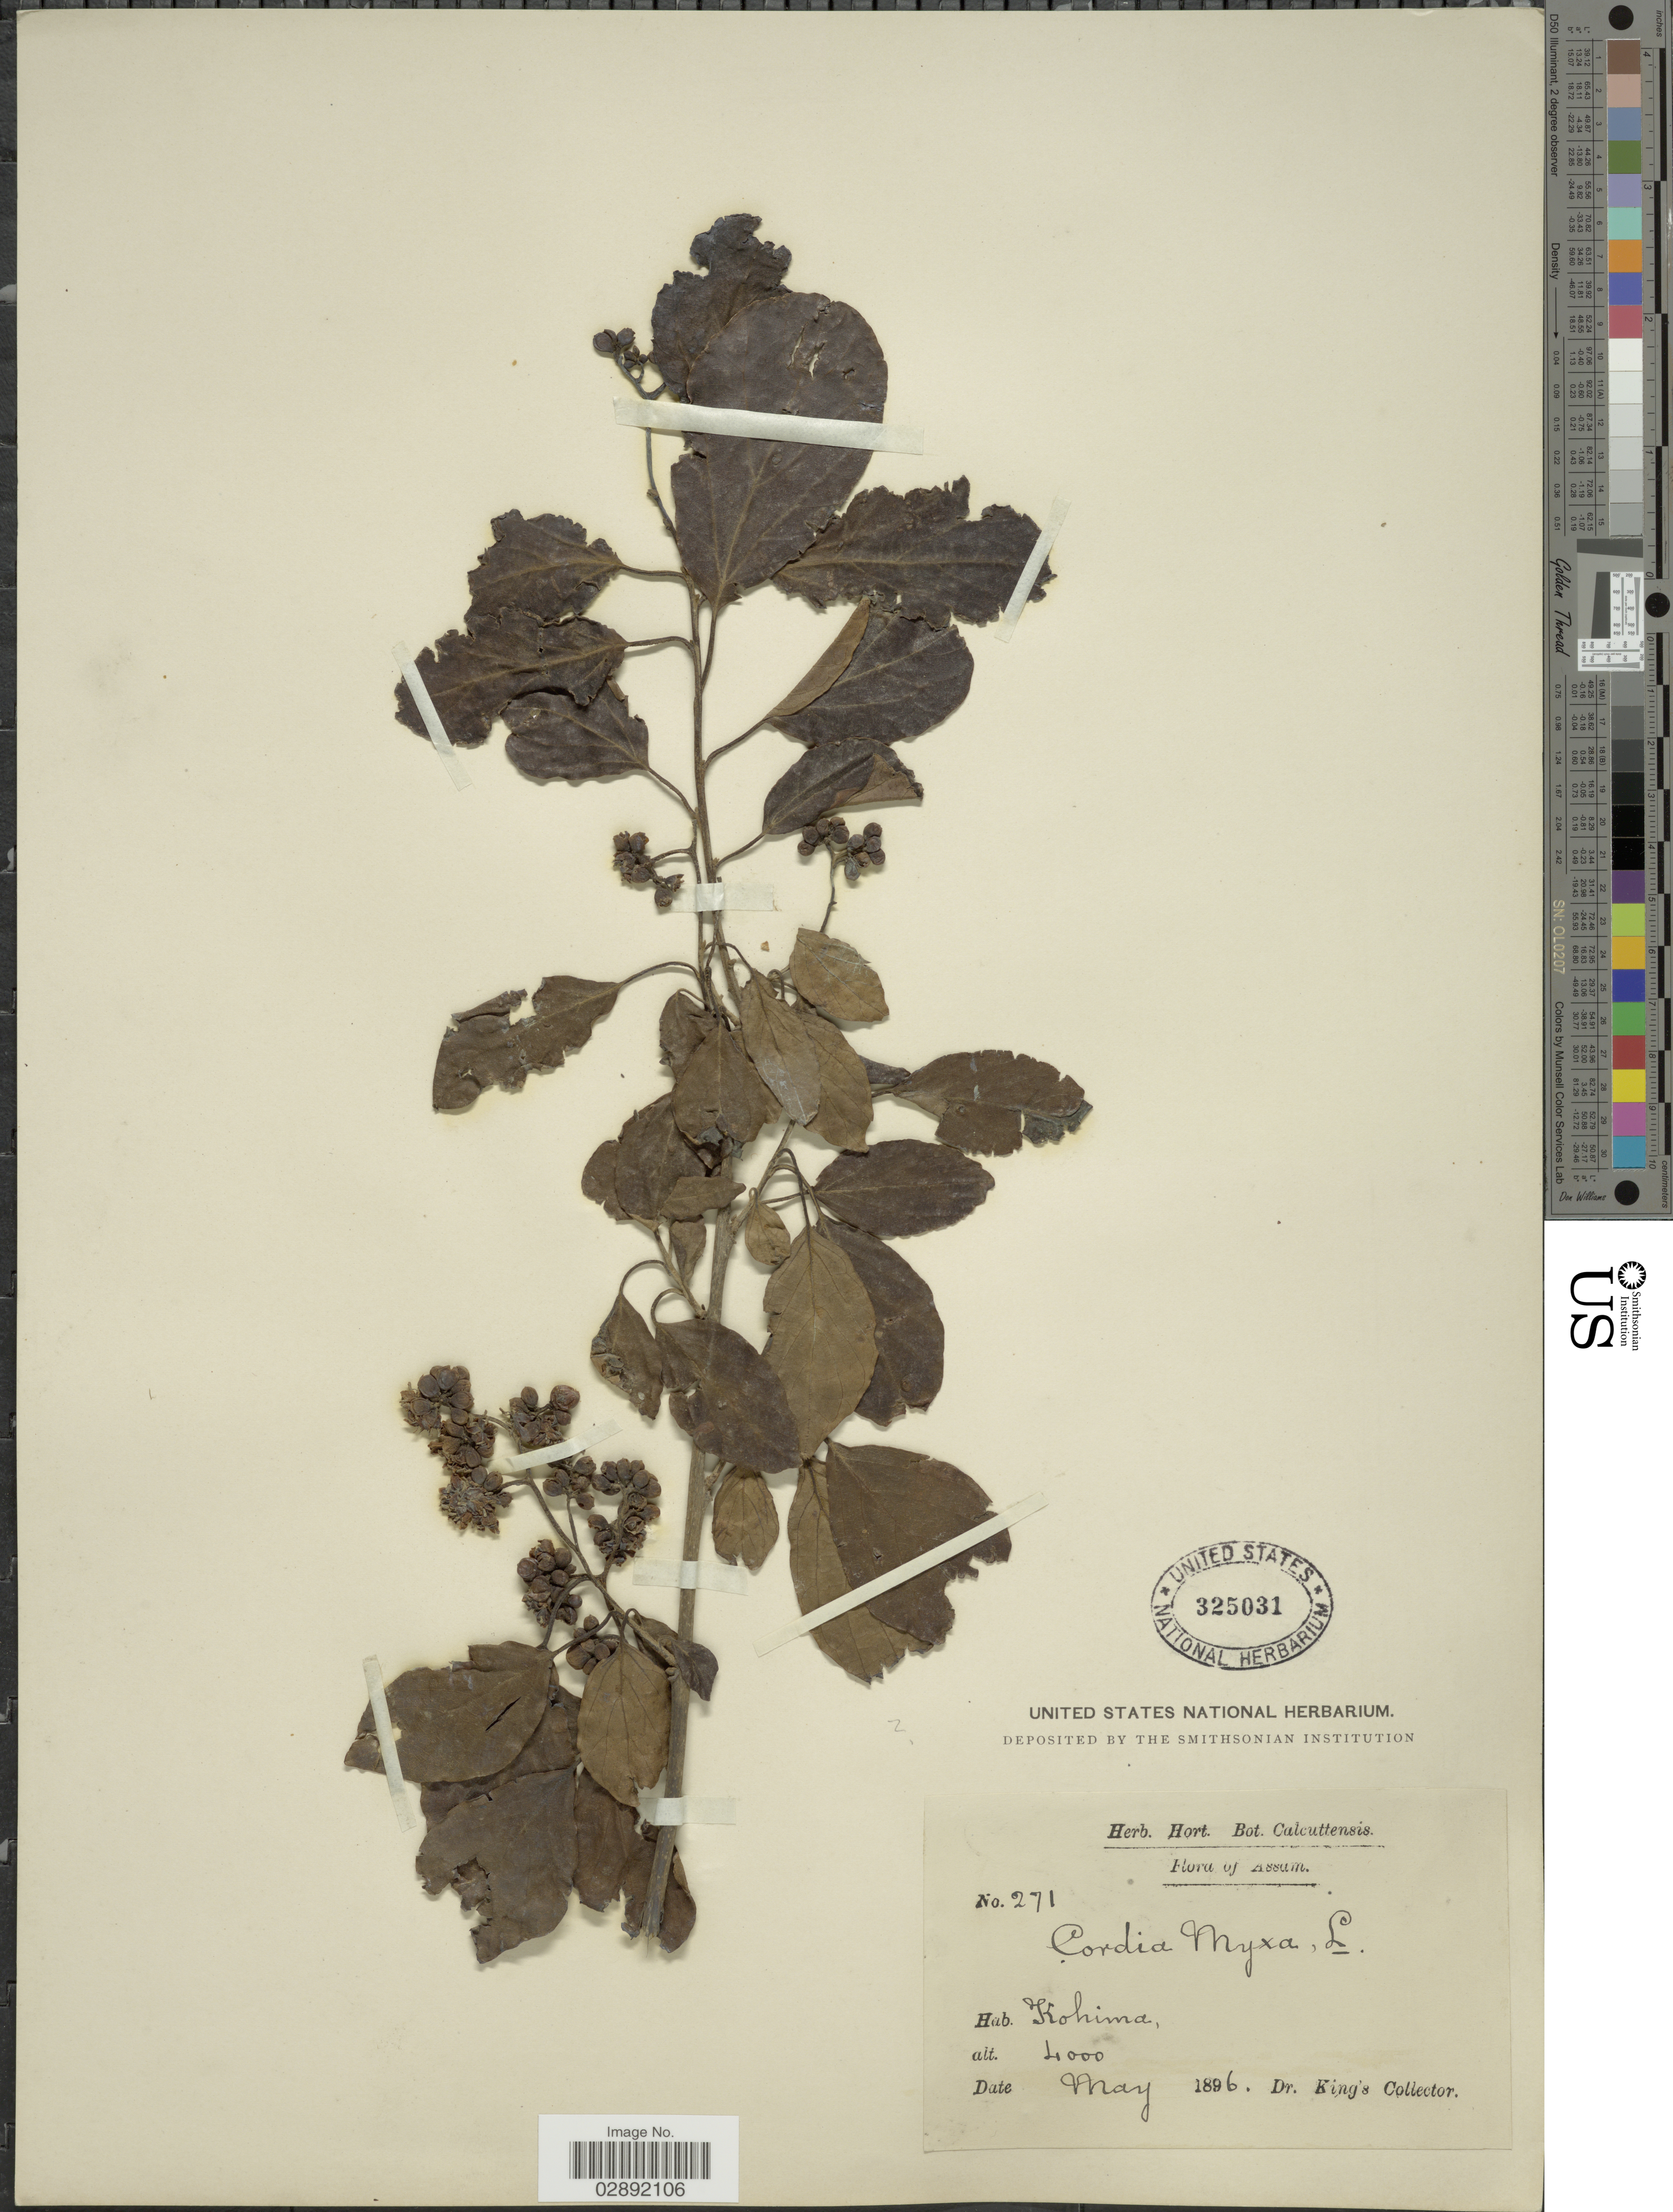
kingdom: Plantae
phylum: Tracheophyta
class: Magnoliopsida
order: Boraginales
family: Cordiaceae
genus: Cordia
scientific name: Cordia dichotoma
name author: G. Forst.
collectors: Dr. King's collector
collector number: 271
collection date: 1896-05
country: India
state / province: Assam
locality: Kohima.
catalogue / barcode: US 325031